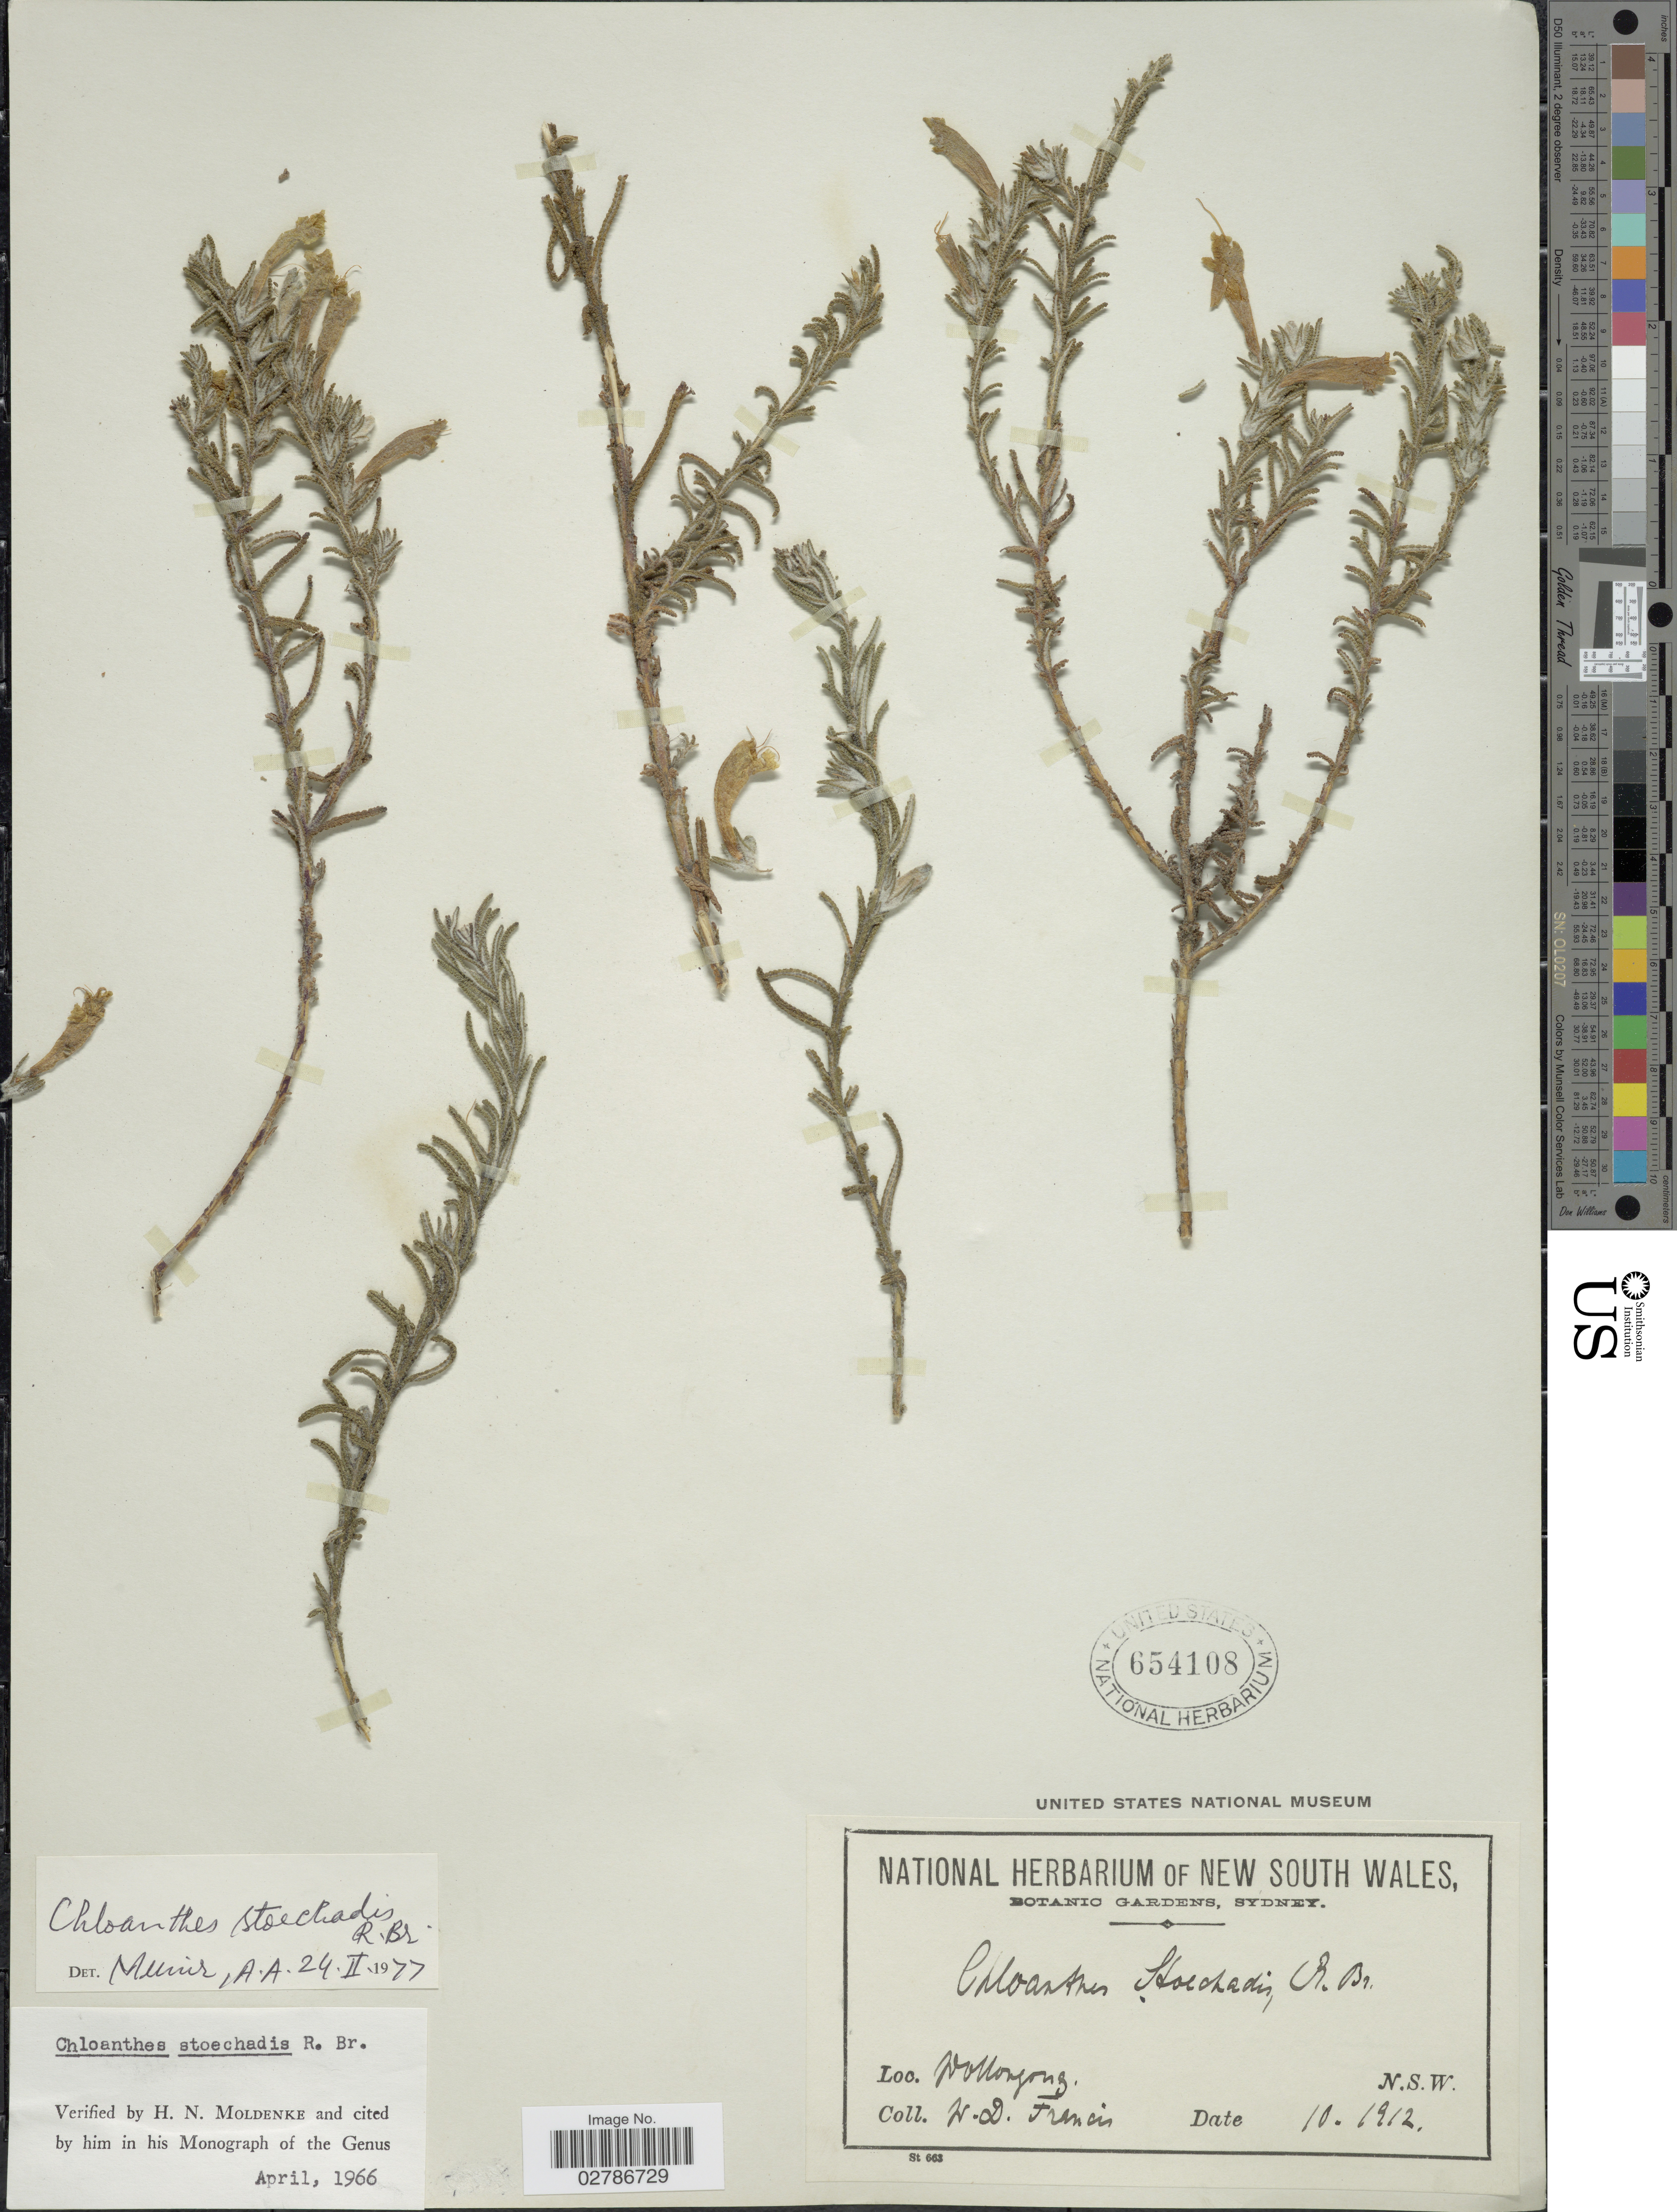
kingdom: Plantae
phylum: Tracheophyta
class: Magnoliopsida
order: Lamiales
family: Lamiaceae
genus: Chloanthes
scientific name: Chloanthes stoechadis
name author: R. Br.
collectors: W. Francis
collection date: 1912-10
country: Australia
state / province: New South Wales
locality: Wollongong N.S.W.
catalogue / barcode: US 654108